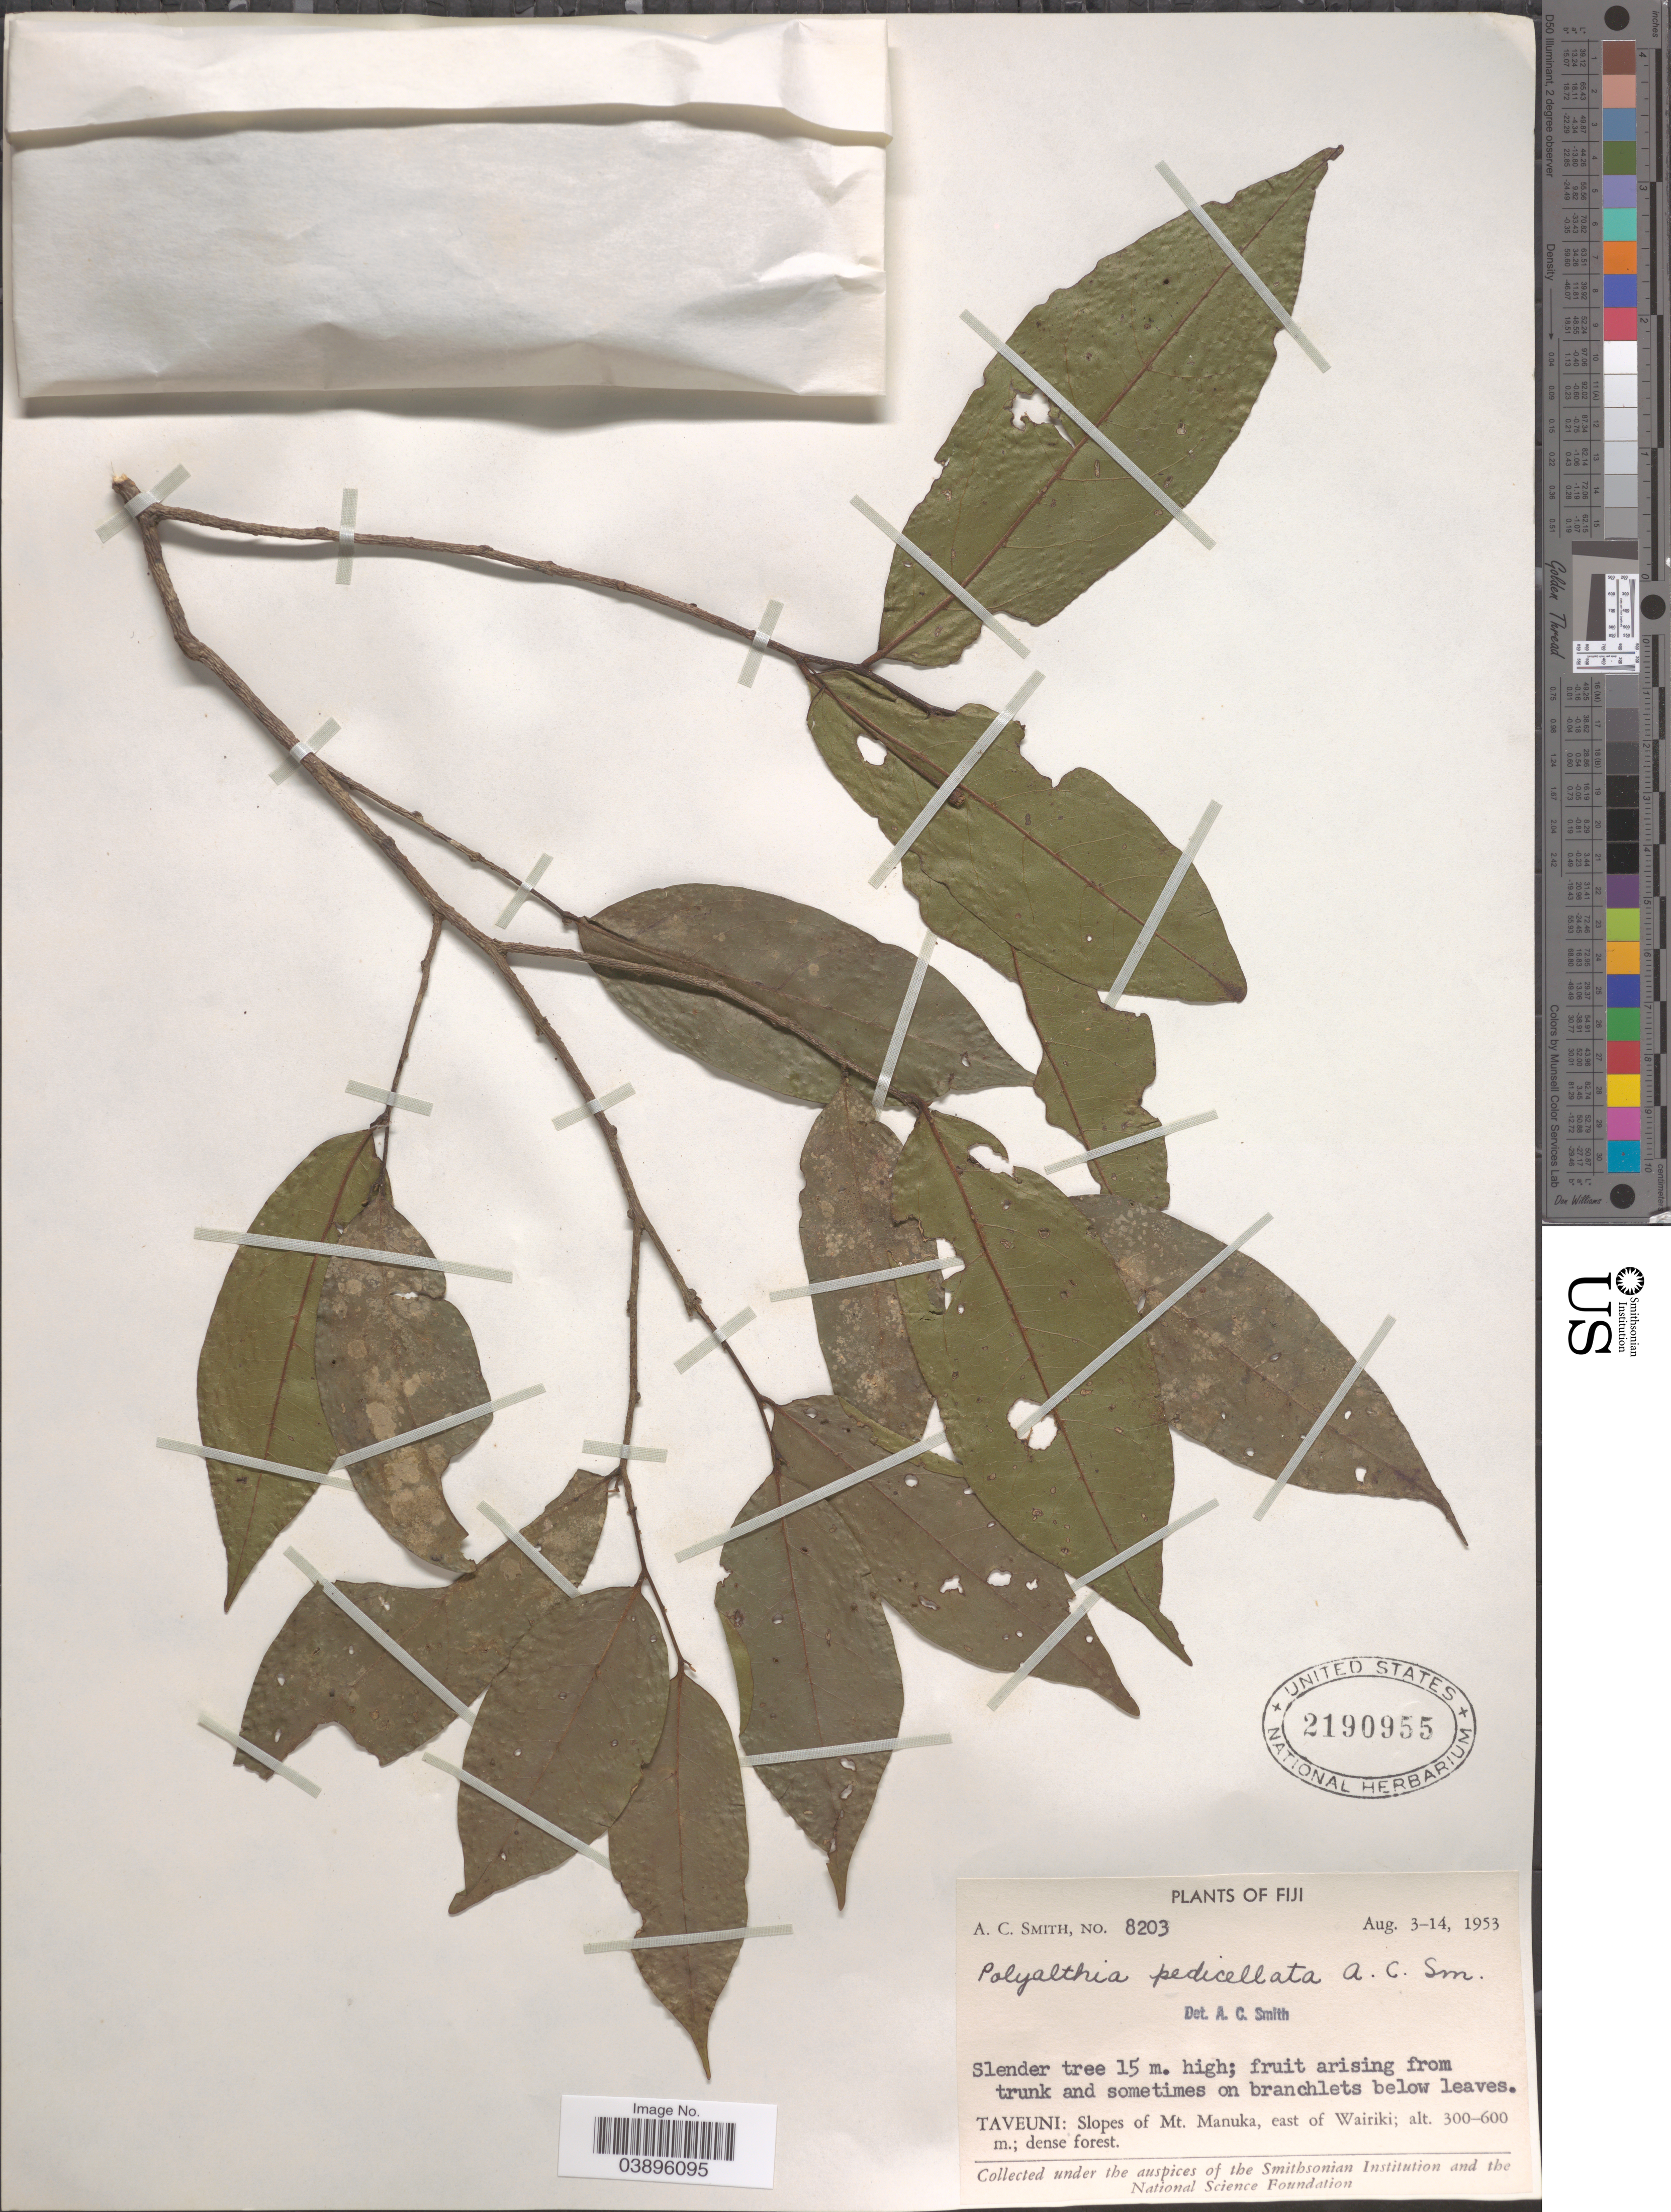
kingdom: Plantae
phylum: Tracheophyta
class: Magnoliopsida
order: Magnoliales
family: Annonaceae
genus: Polyalthia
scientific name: Polyalthia pedicellata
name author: A.C. Sm.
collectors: A. C. Smith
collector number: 8203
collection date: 1953-08-03/1953-08-14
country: Fiji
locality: Taveuni: Slopes of Mt. Manuka, east of Wairiki.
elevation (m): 300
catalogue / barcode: US 2190955